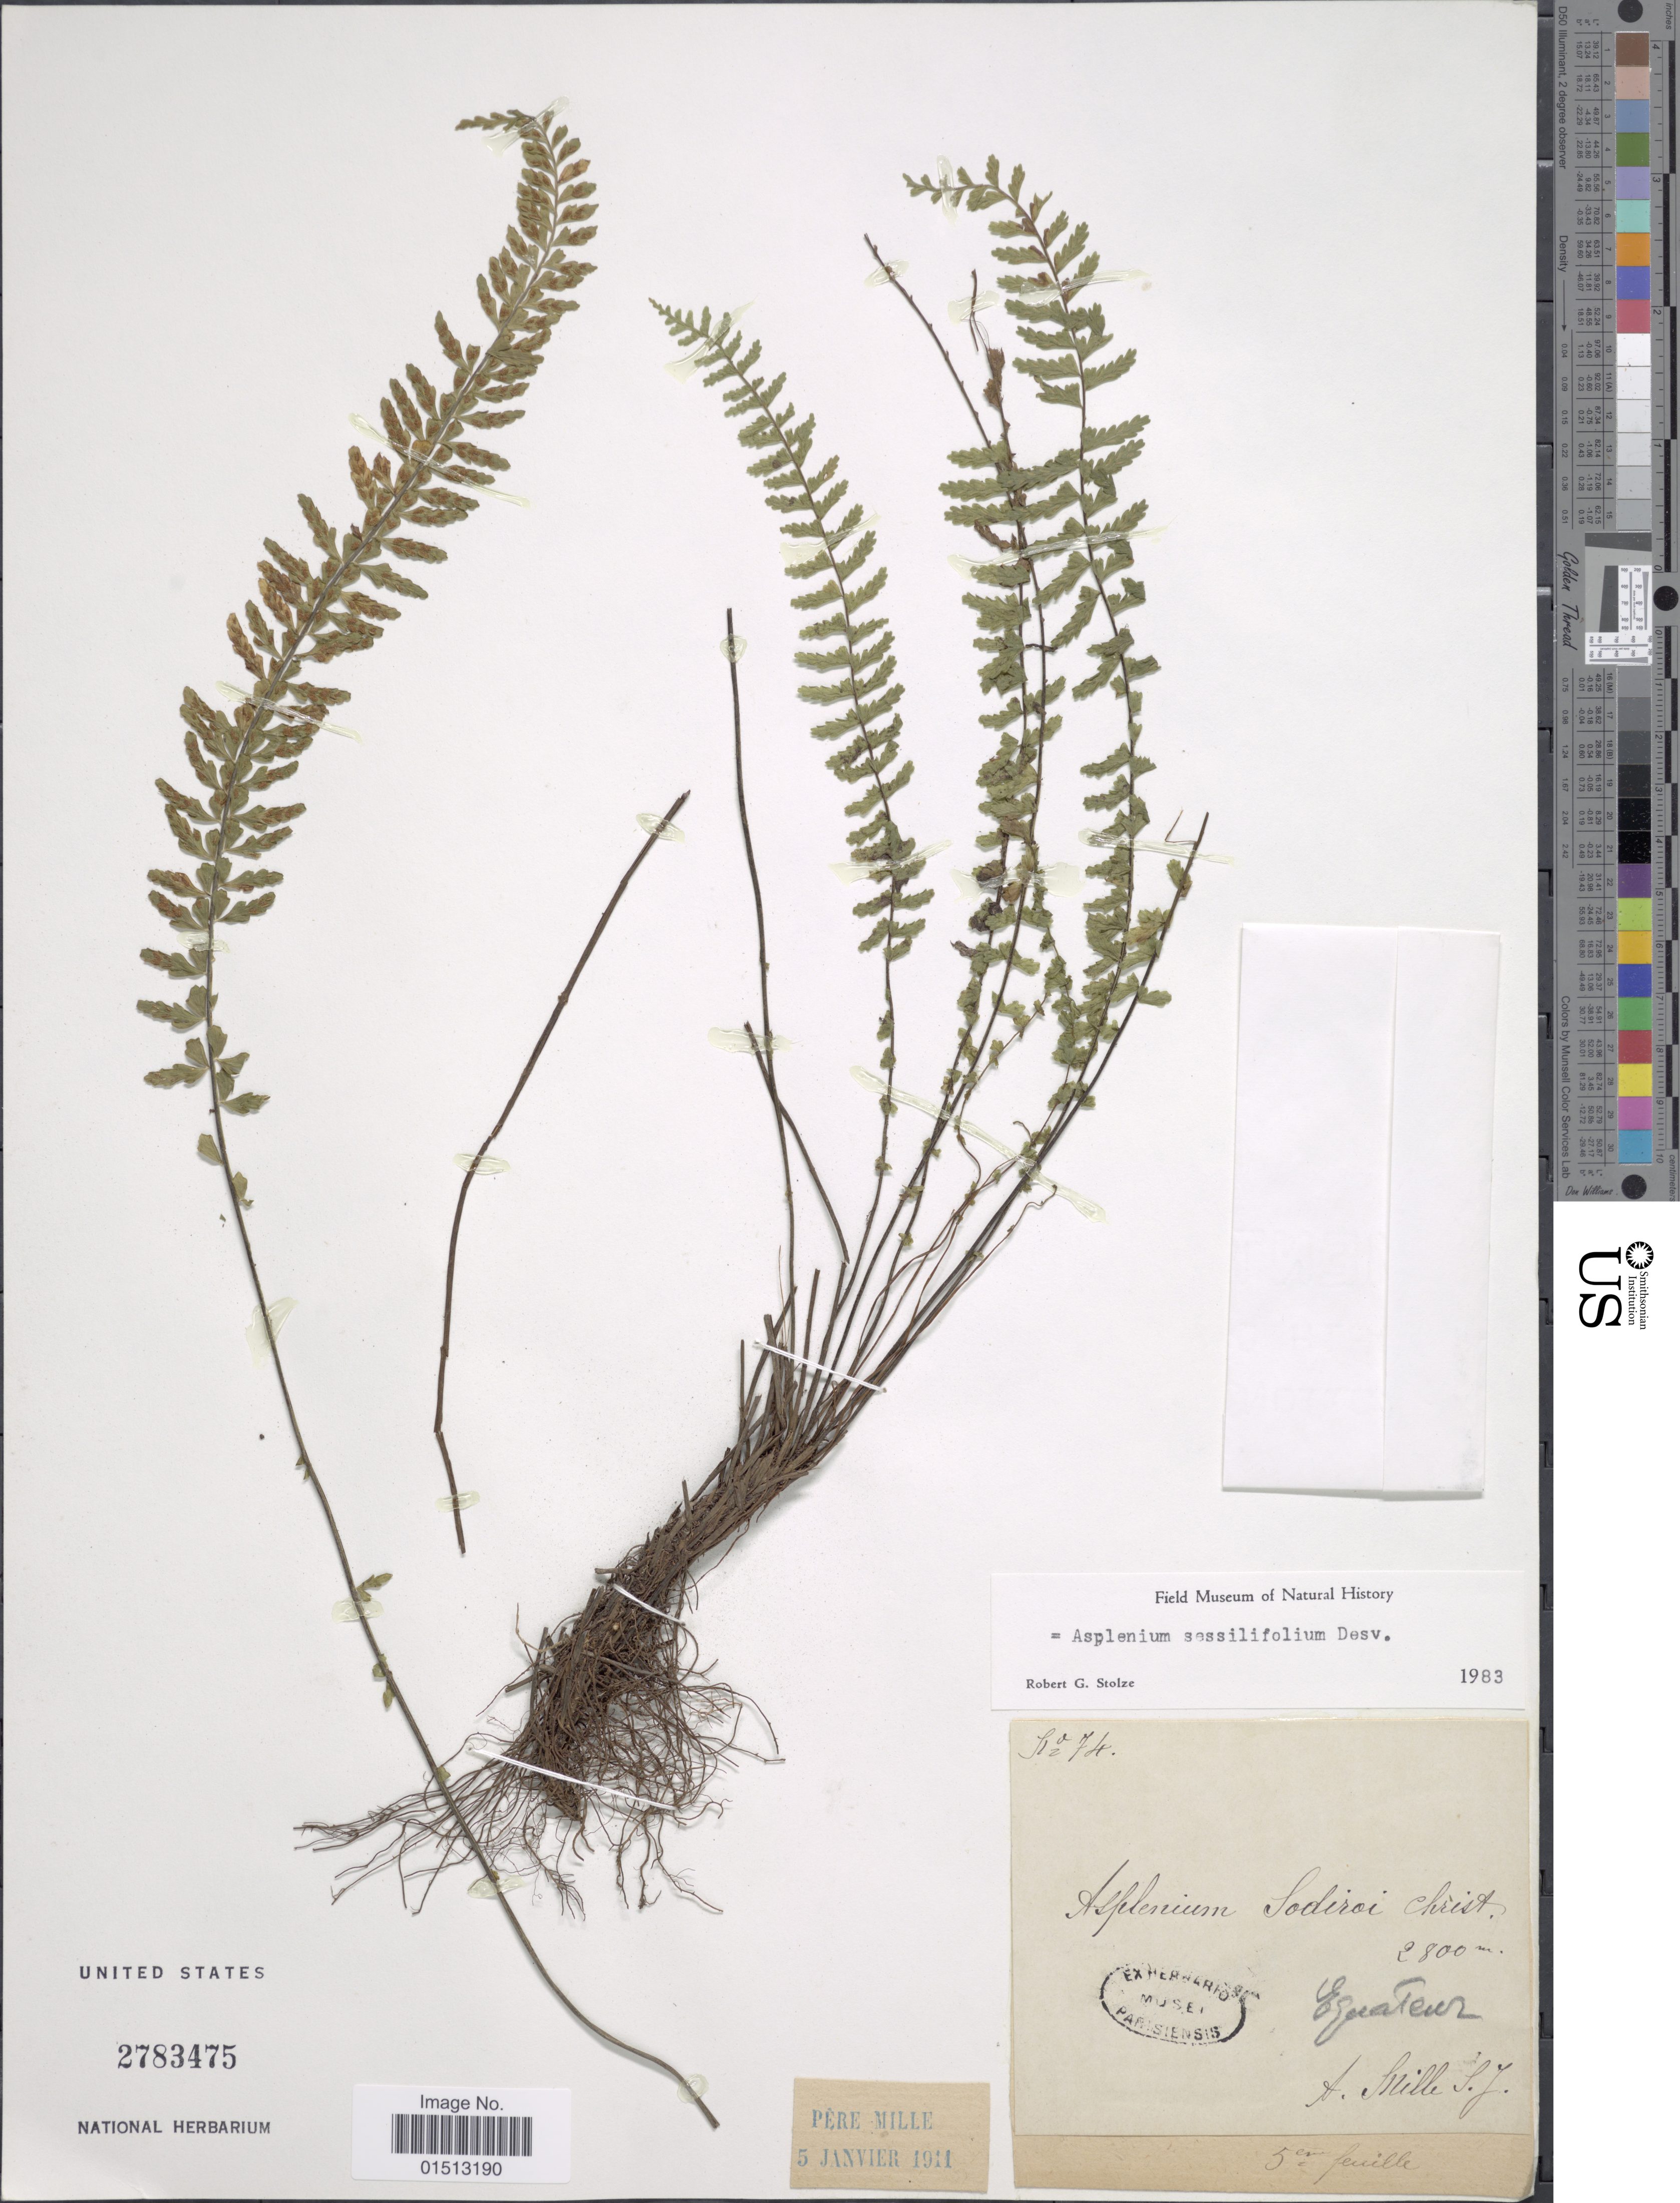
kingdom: Plantae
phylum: Tracheophyta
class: Polypodiopsida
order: Polypodiales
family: Aspleniaceae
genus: Asplenium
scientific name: Asplenium sessilifolium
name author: Desv.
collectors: A. Mille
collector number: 74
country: Ecuador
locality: Equateur.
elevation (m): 2800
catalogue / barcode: US 2783475